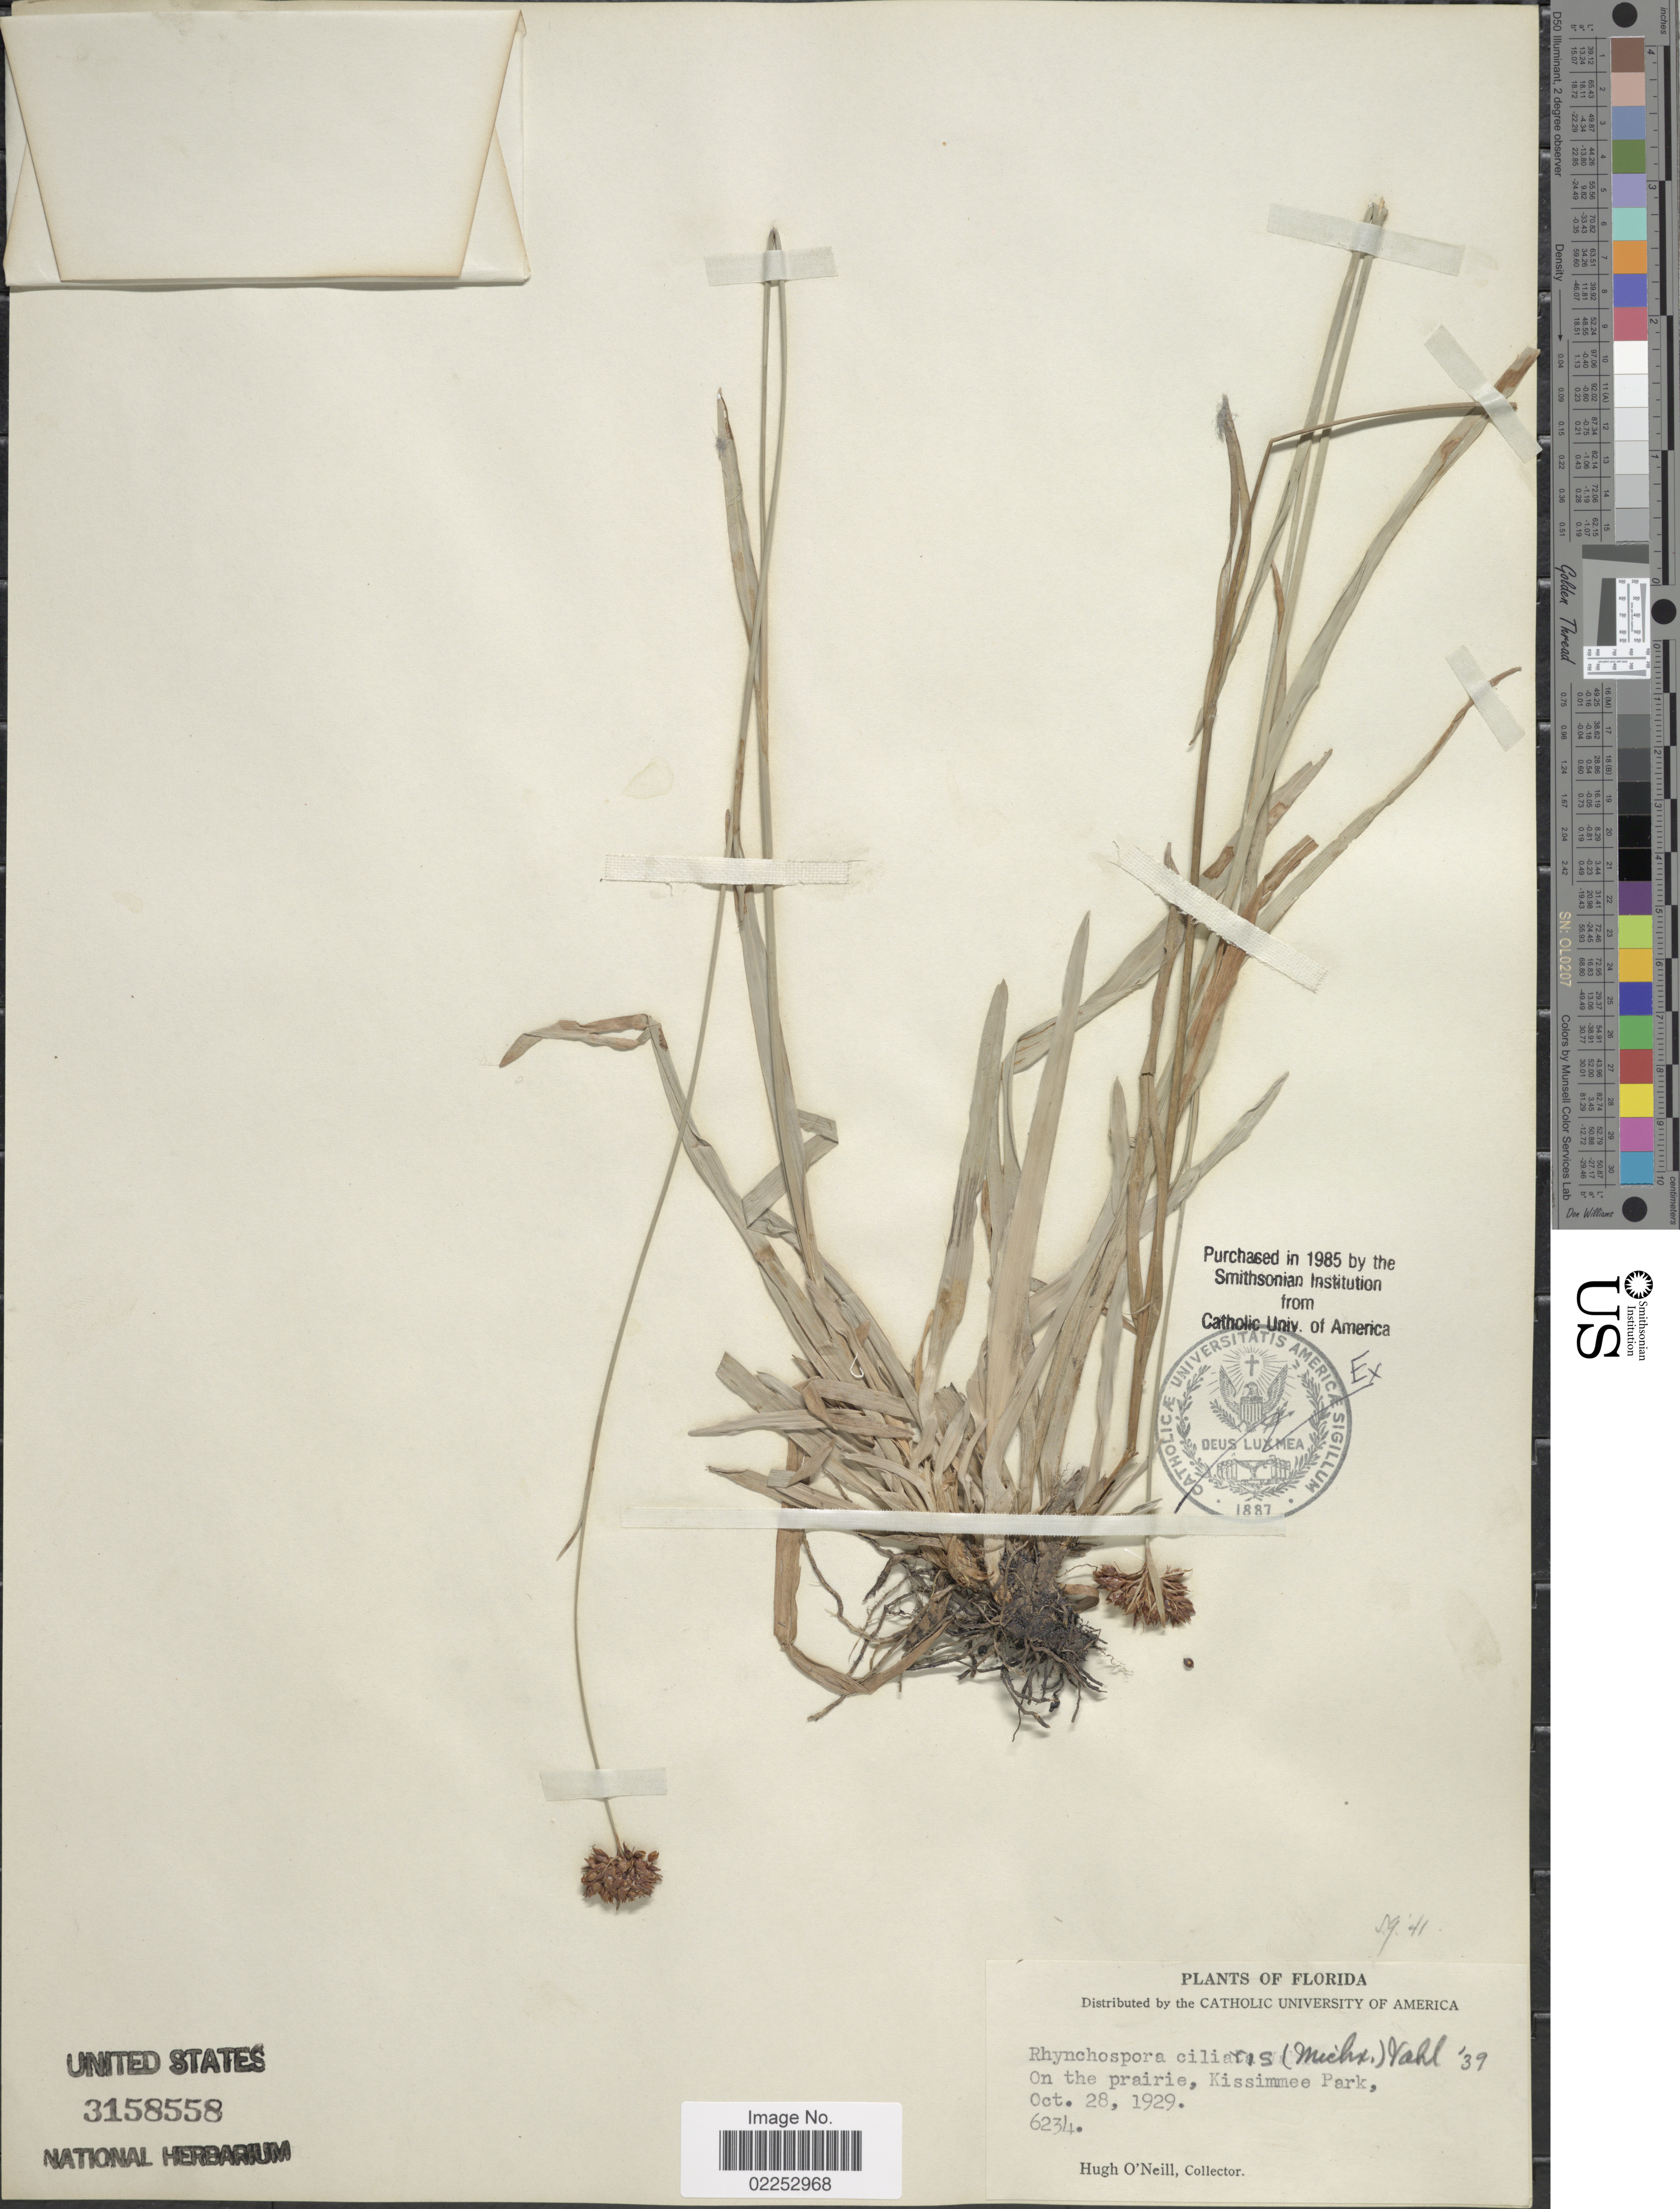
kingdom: Plantae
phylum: Tracheophyta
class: Liliopsida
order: Poales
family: Cyperaceae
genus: Rhynchospora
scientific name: Rhynchospora ciliaris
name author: (Michx.) C. Mohr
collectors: H. O'Neill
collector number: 6234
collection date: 1929-10-28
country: United States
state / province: Florida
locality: Kississimee Park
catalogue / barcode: US 3158558